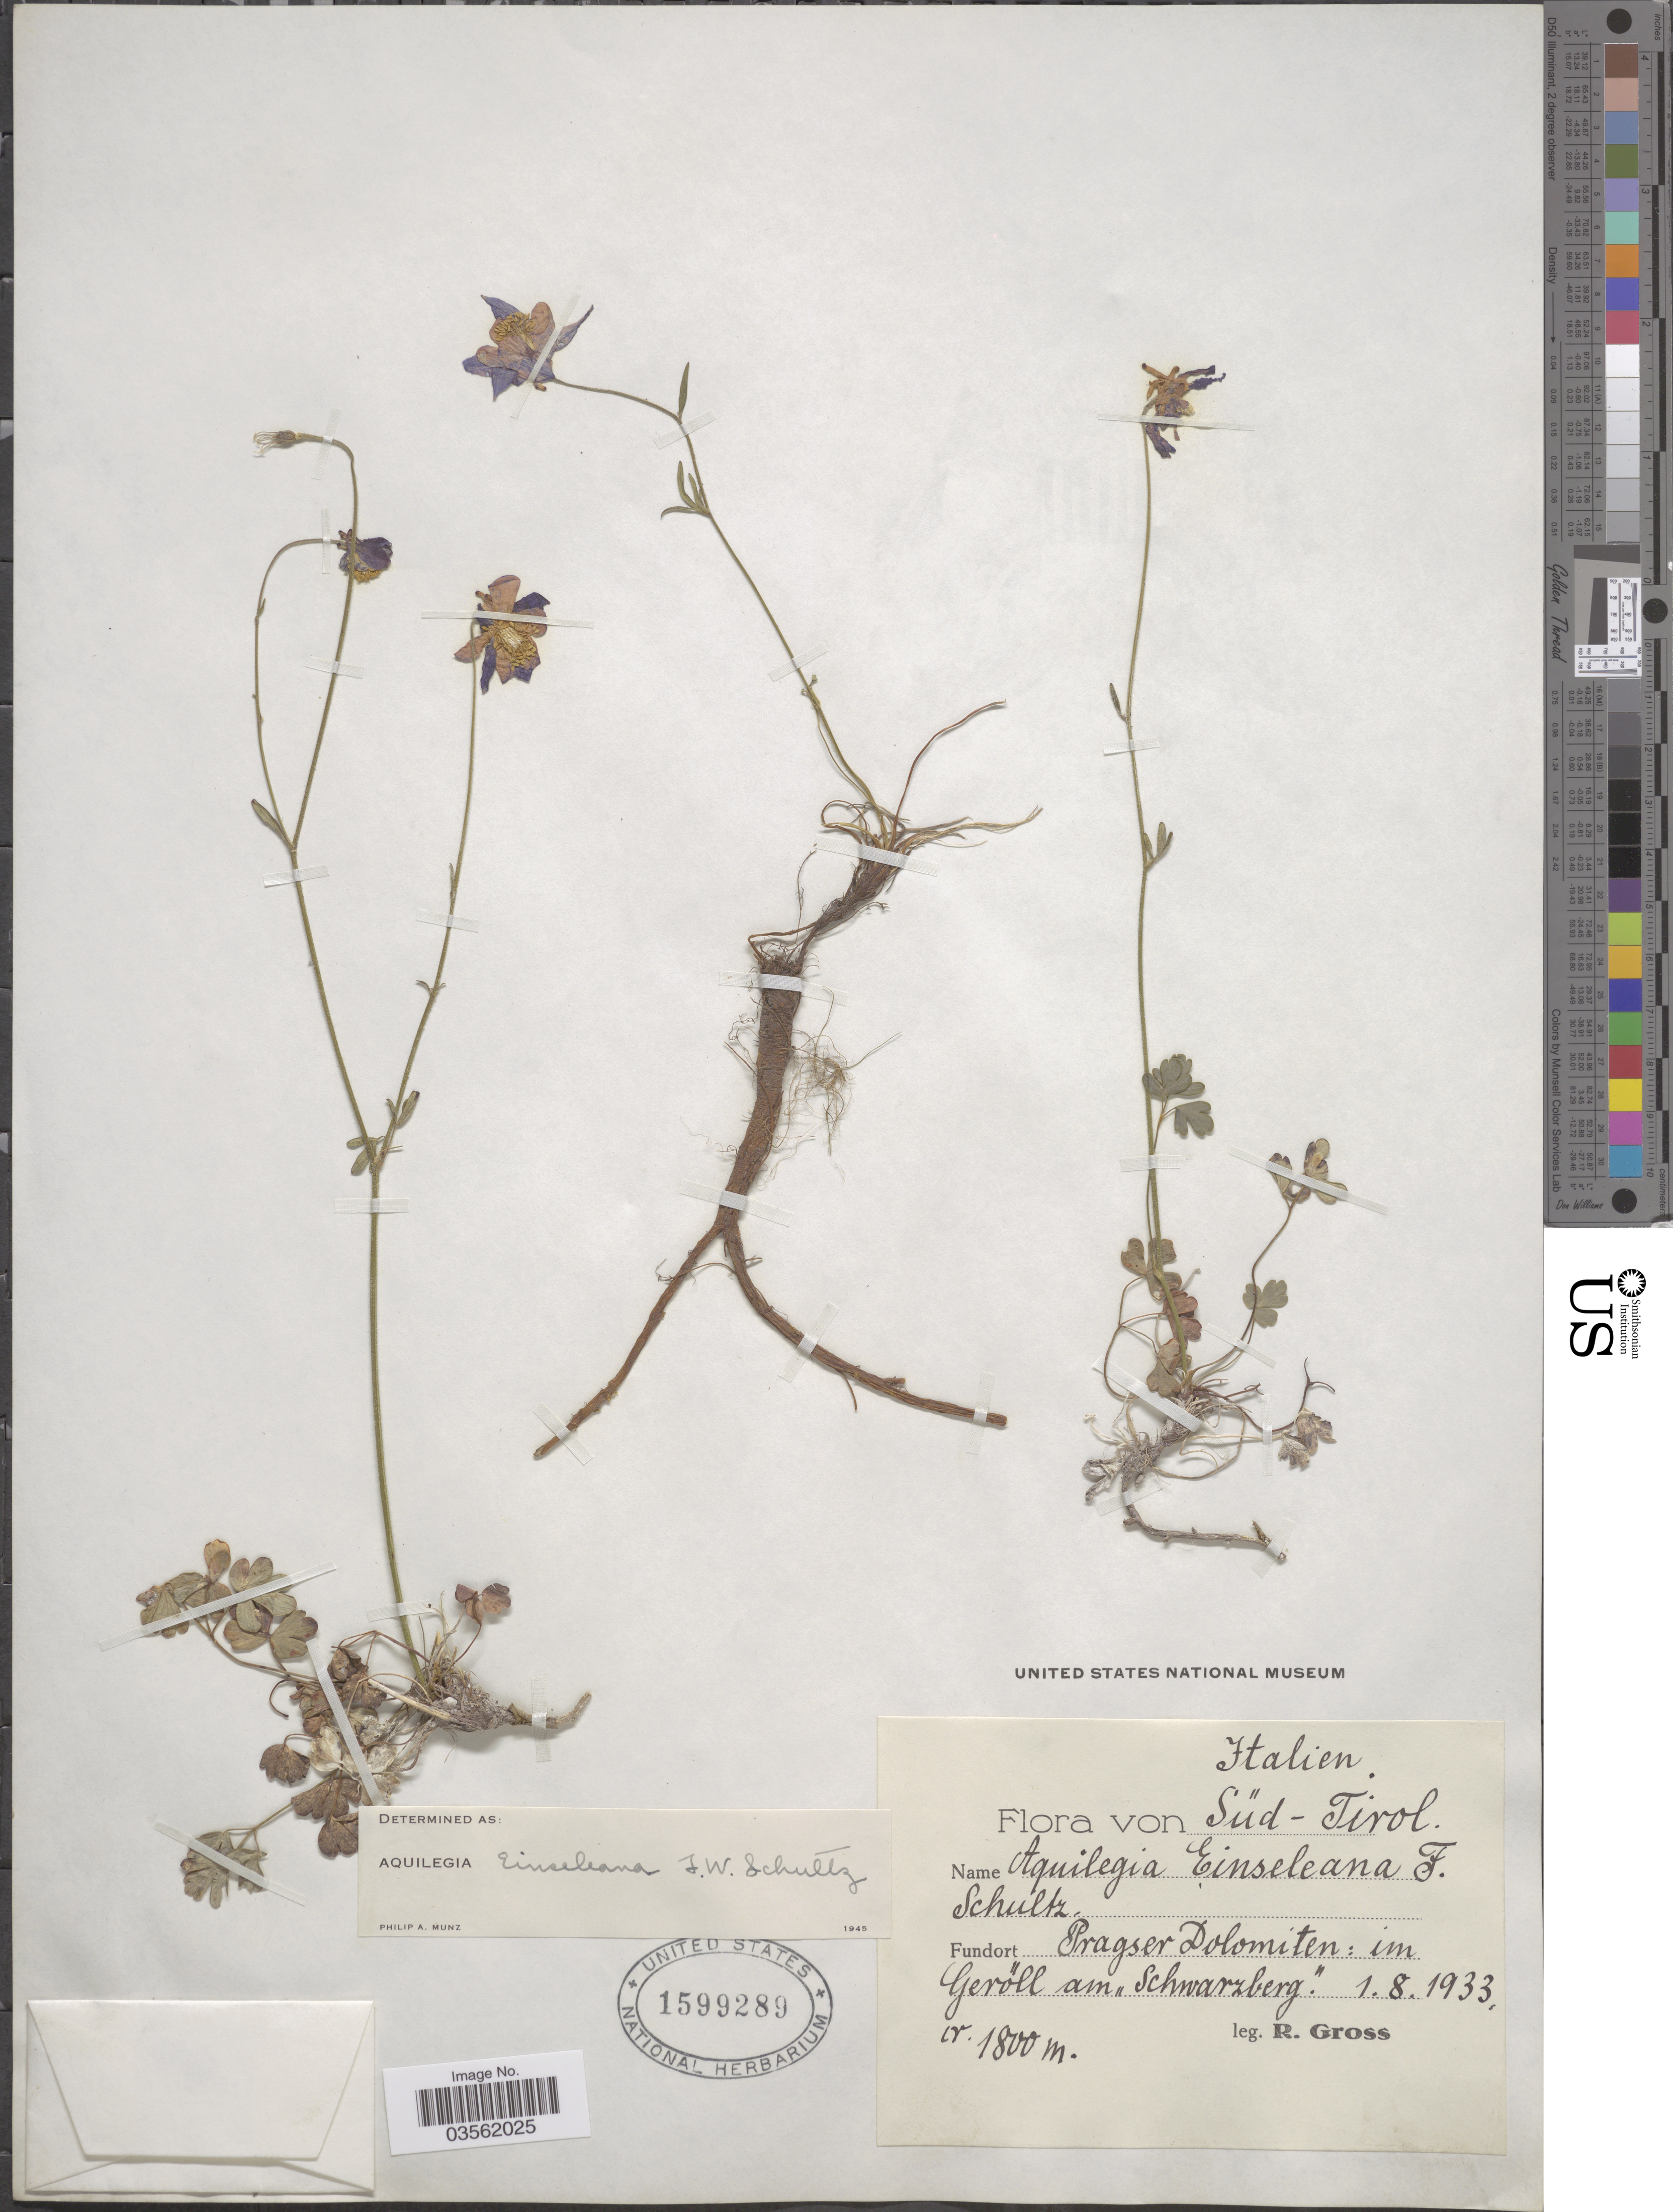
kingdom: Plantae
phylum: Tracheophyta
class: Magnoliopsida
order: Ranunculales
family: Ranunculaceae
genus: Aquilegia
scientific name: Aquilegia einseleana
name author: F.W. Schultz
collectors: R. Gross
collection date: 1933-08-01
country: Italy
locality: Süd-Tirol. Pragser Dolomiten: im Geröll am "Schwarzberg".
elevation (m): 1800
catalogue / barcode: US 1599289